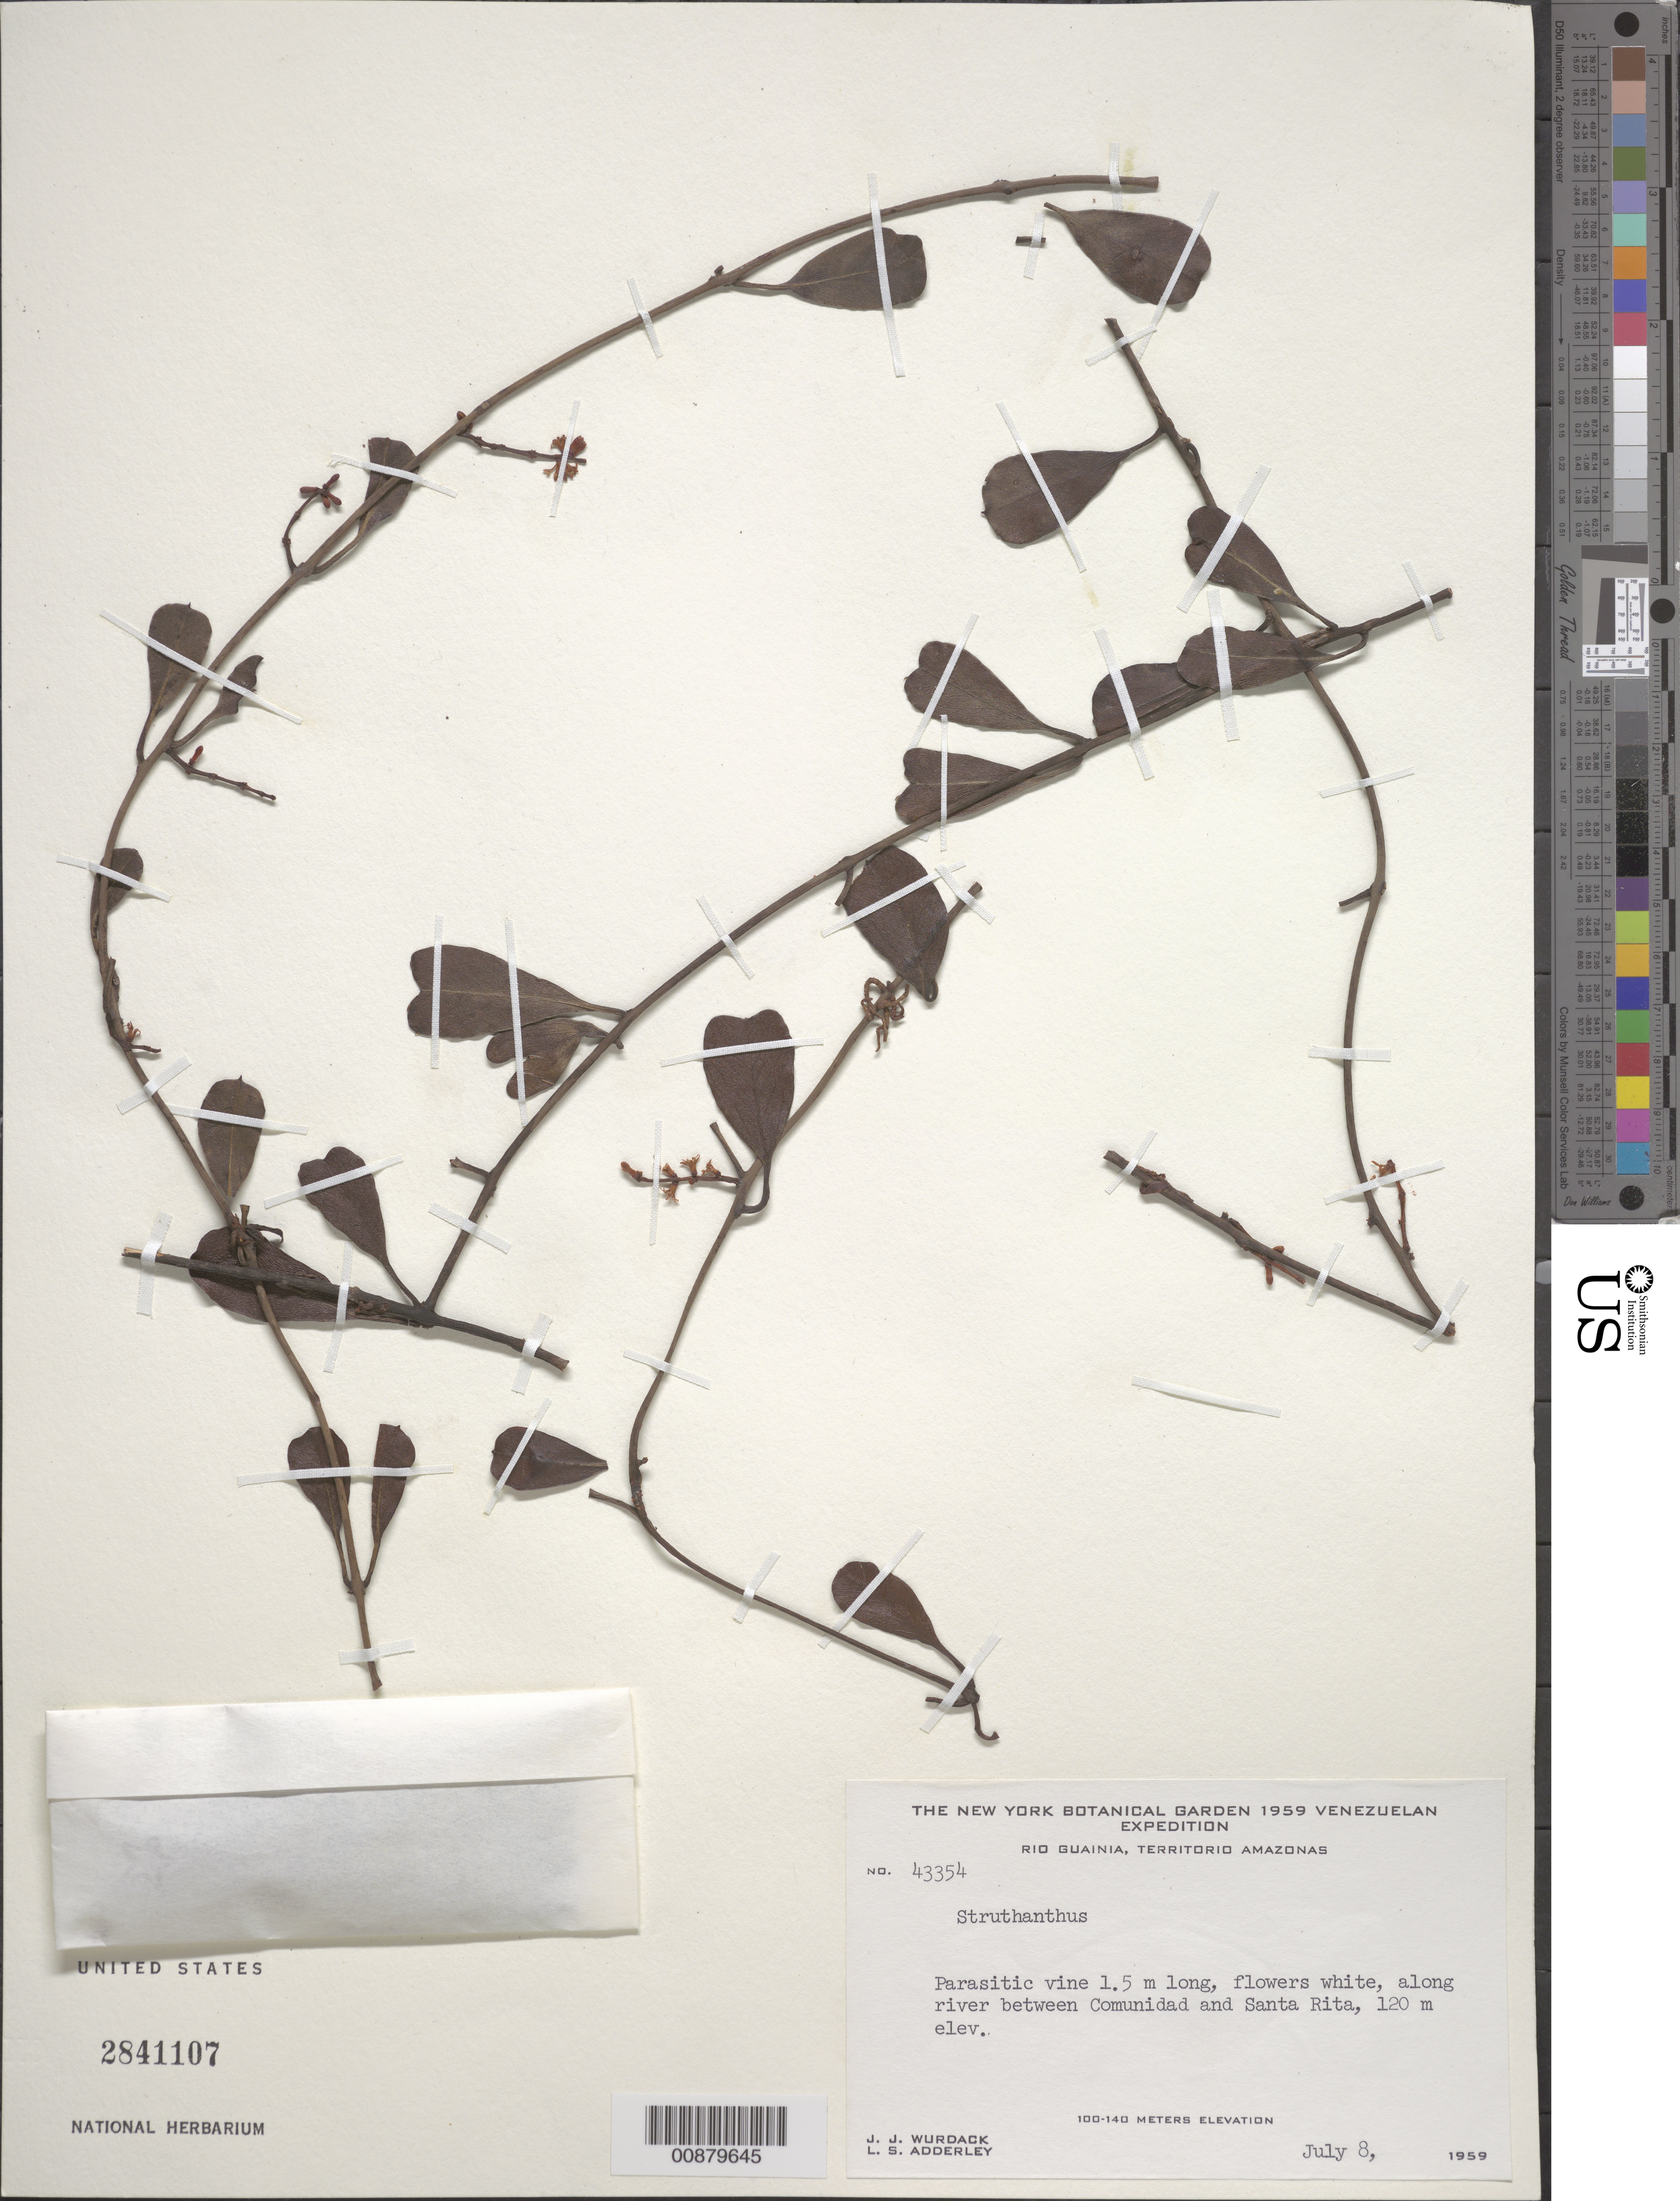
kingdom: Plantae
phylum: Tracheophyta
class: Magnoliopsida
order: Santalales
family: Loranthaceae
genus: Struthanthus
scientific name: Struthanthus sp.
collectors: J. J. Wurdack & L. S. Adderley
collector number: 43354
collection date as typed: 8-Jul-59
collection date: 1959-07-08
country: Venezuela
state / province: Amazonas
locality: Río Guainia, between Communidad and Santa Rita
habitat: Along river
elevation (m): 120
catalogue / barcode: US 2841107